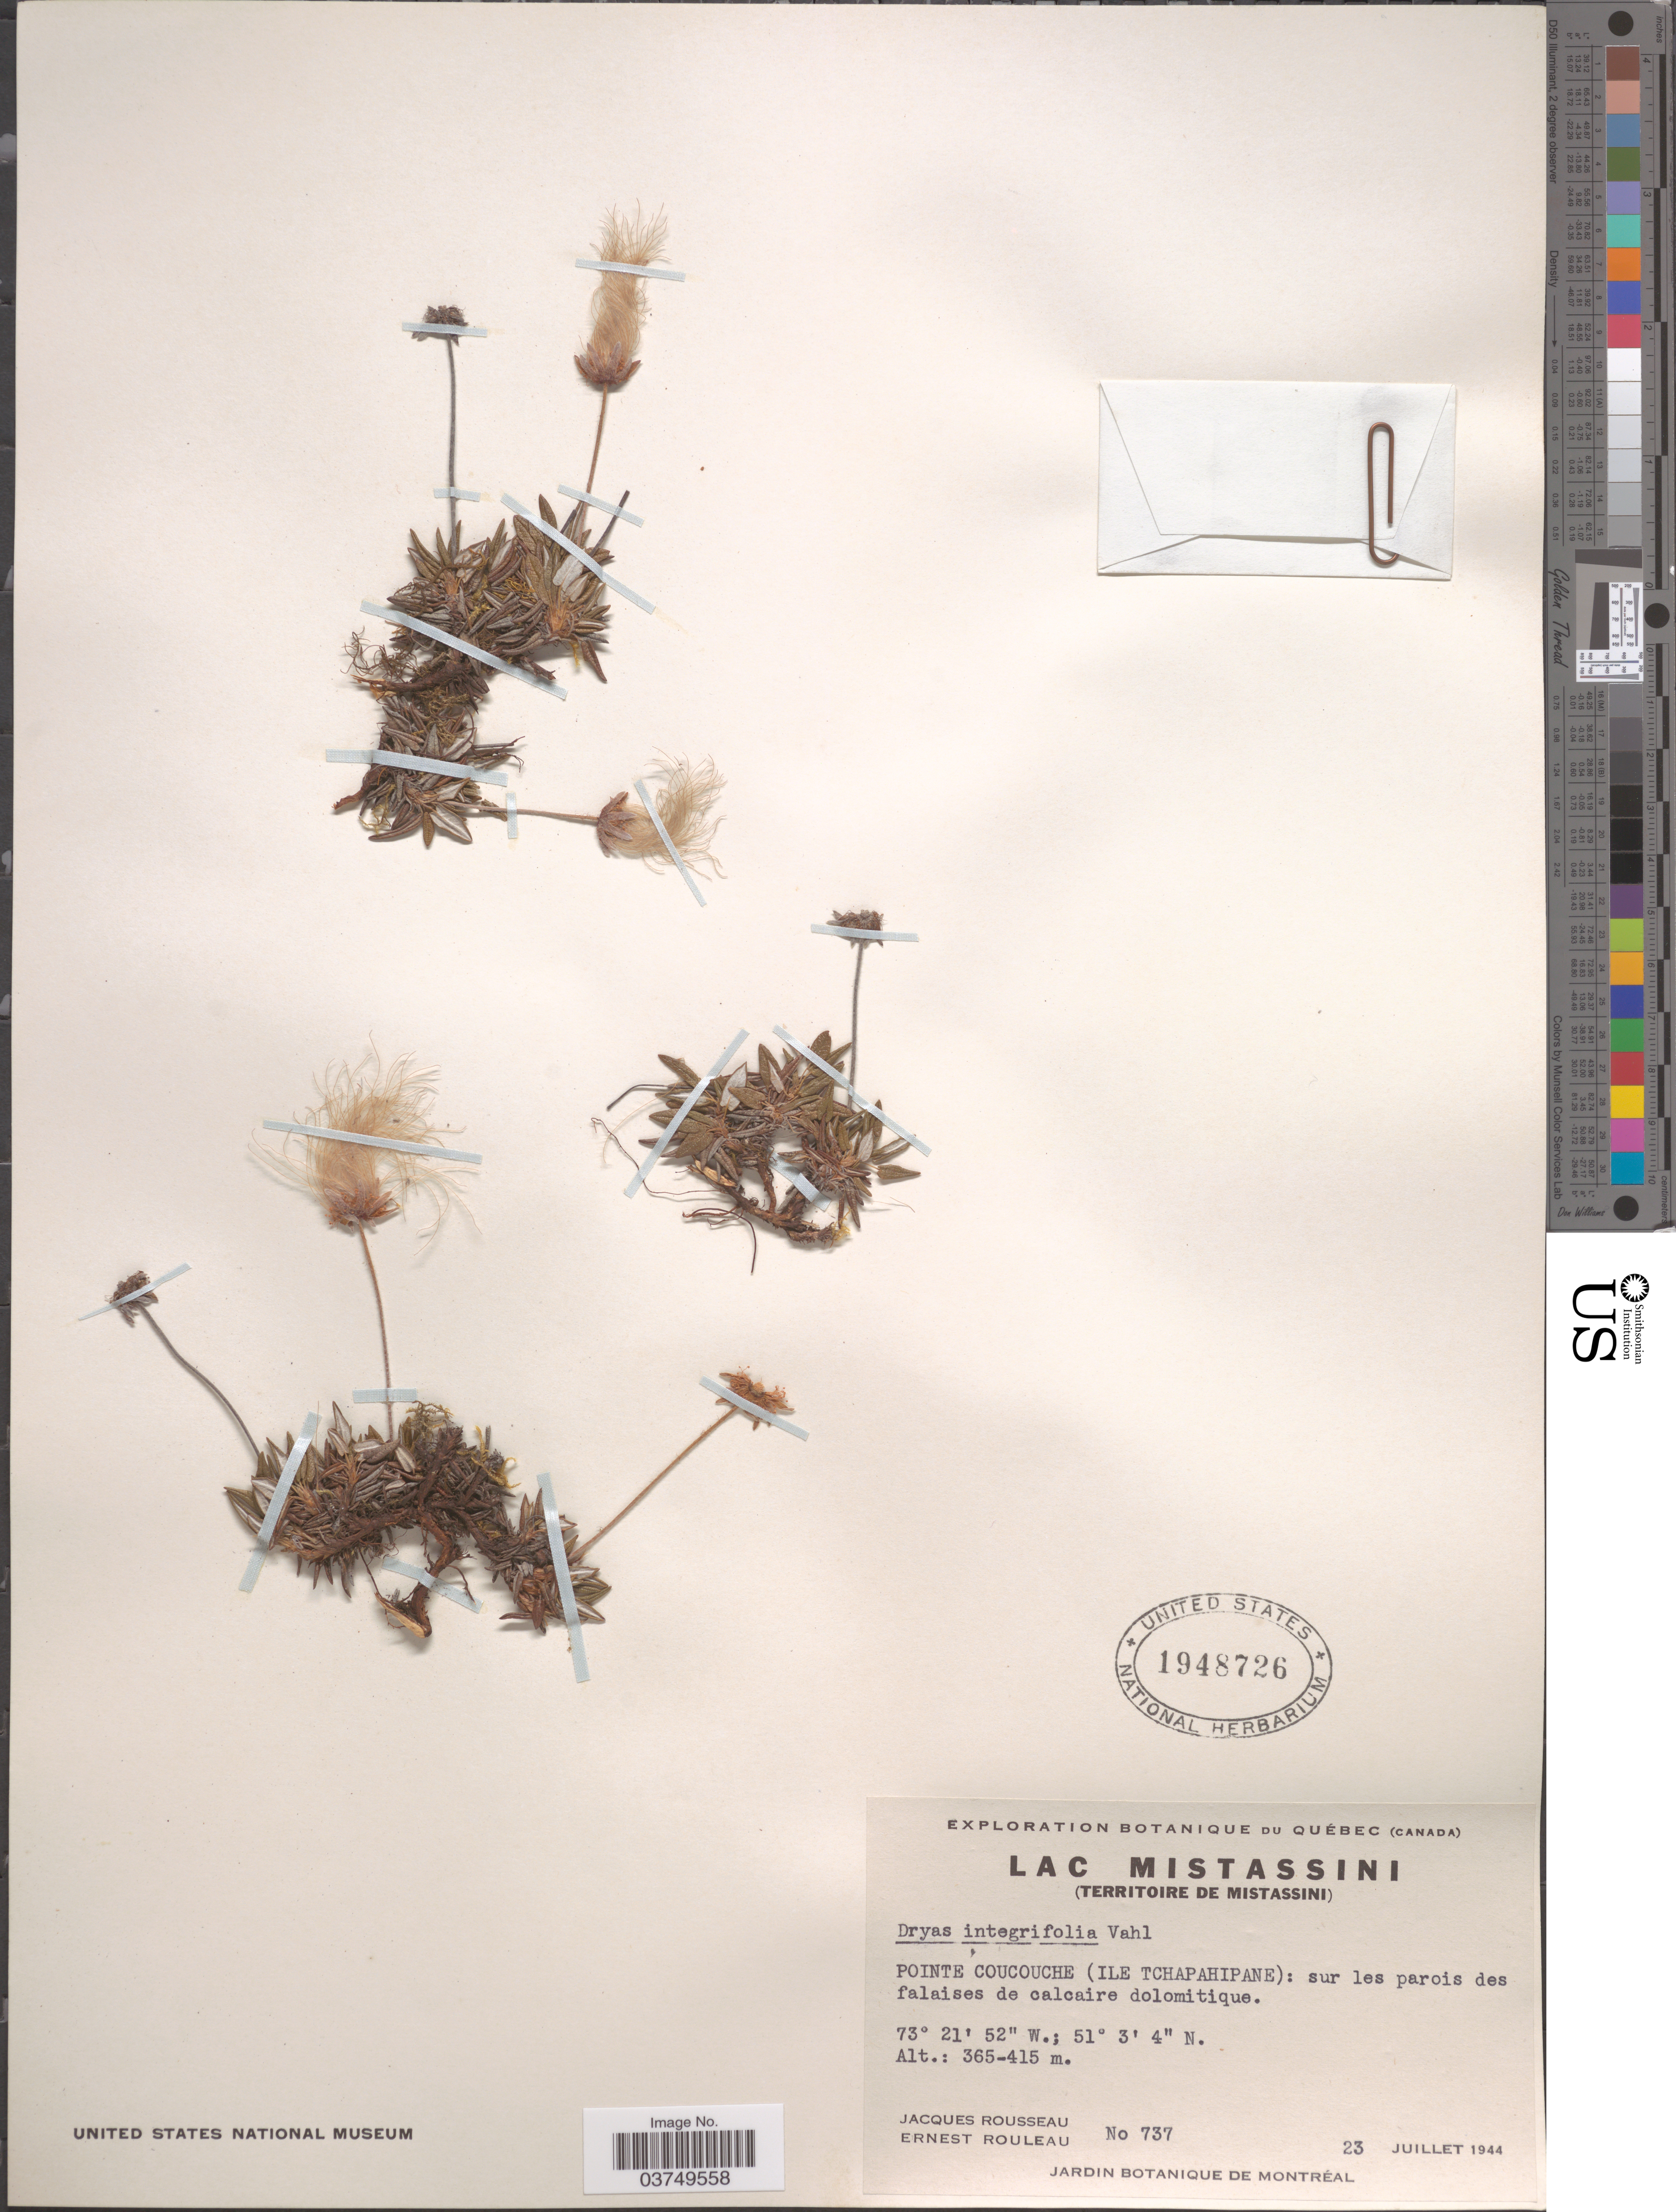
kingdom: Plantae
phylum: Tracheophyta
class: Magnoliopsida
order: Rosales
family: Rosaceae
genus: Dryas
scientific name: Dryas integrifolia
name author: Vahl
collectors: J. Rousseau & J. Rouleau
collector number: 737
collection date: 1944-07-23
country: Canada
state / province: Quebec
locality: Lac Mistassini (Territoire de Mistassini). Pointe Coucouche (Ile Tchapahipane): sur les parois des falaises de calcaire dolomitique.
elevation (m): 365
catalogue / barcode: US 1948726